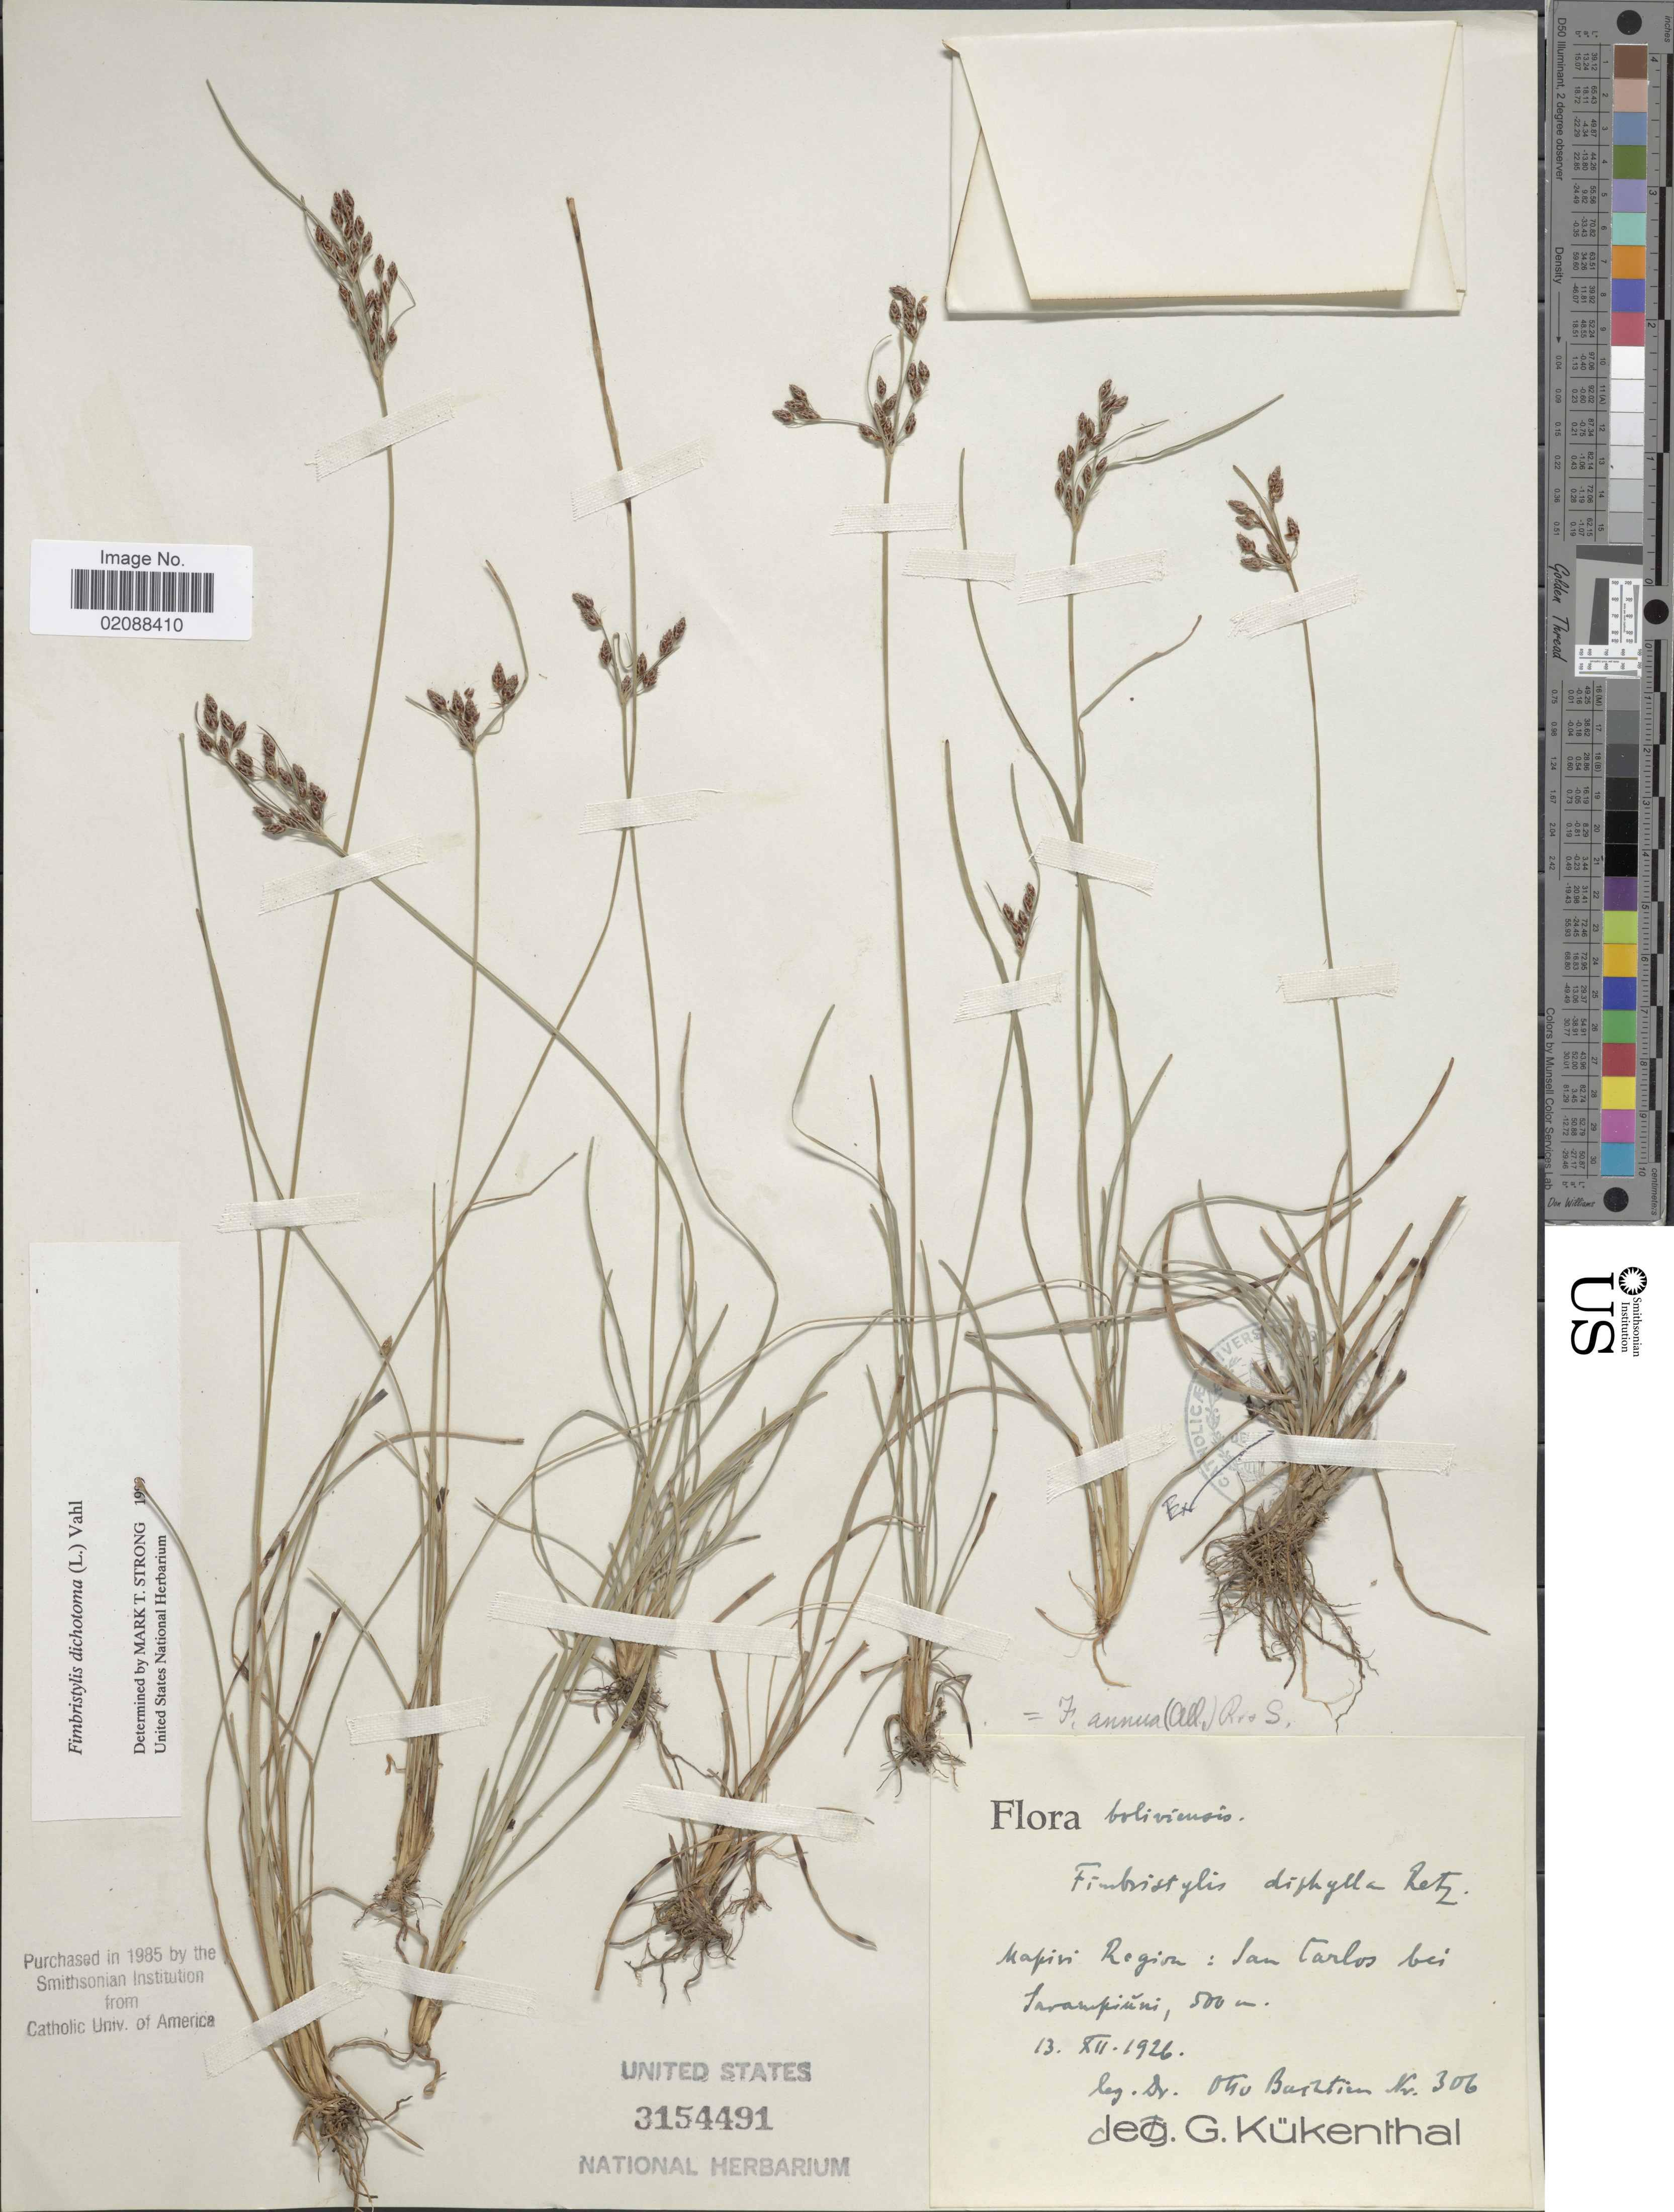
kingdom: Plantae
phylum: Tracheophyta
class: Liliopsida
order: Poales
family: Cyperaceae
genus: Fimbristylis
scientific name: Fimbristylis dichotoma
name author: (L.) Vahl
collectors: O. Buchtien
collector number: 306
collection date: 1926-12-13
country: Bolivia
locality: Bolivienses. Mapiri Region: San Carlos bei Taranpiuni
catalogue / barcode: US 3154491